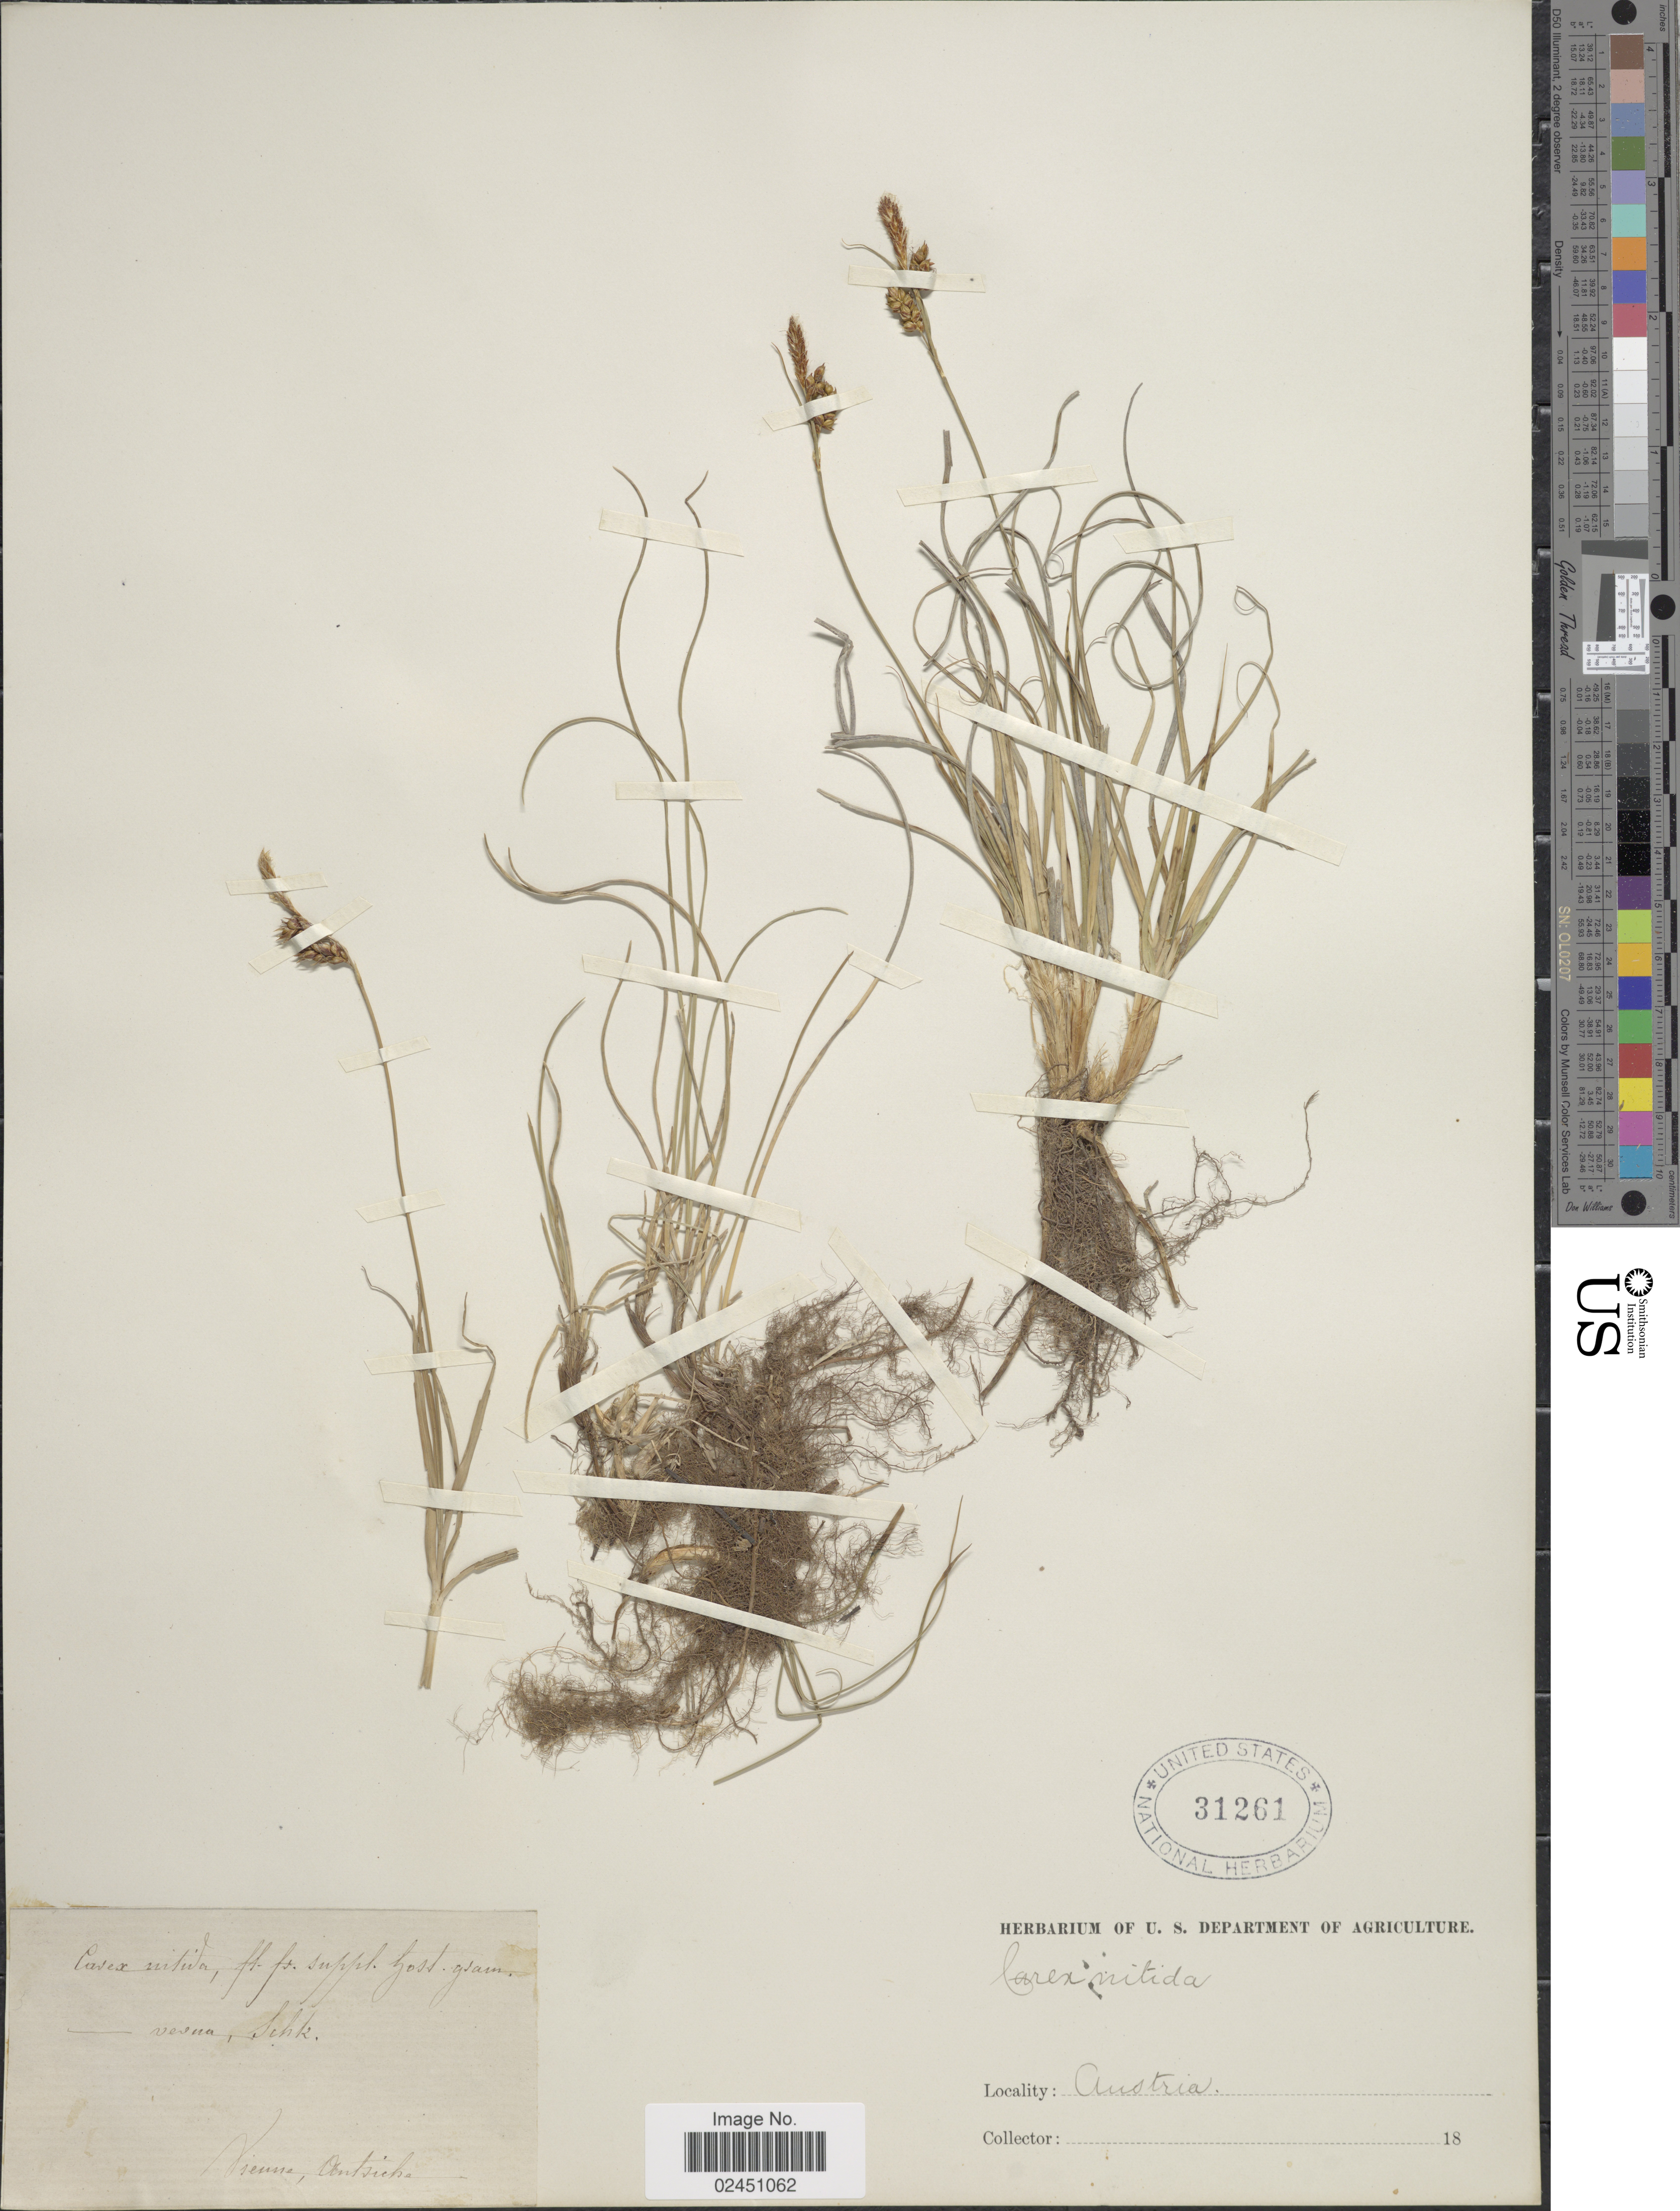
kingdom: Plantae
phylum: Tracheophyta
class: Liliopsida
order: Poales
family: Cyperaceae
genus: Carex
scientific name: Carex liparocarpos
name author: Gaudin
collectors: ex herb. U. S. Department of Agriculture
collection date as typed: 18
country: Austria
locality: Vienne, Autriche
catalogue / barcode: US 31261